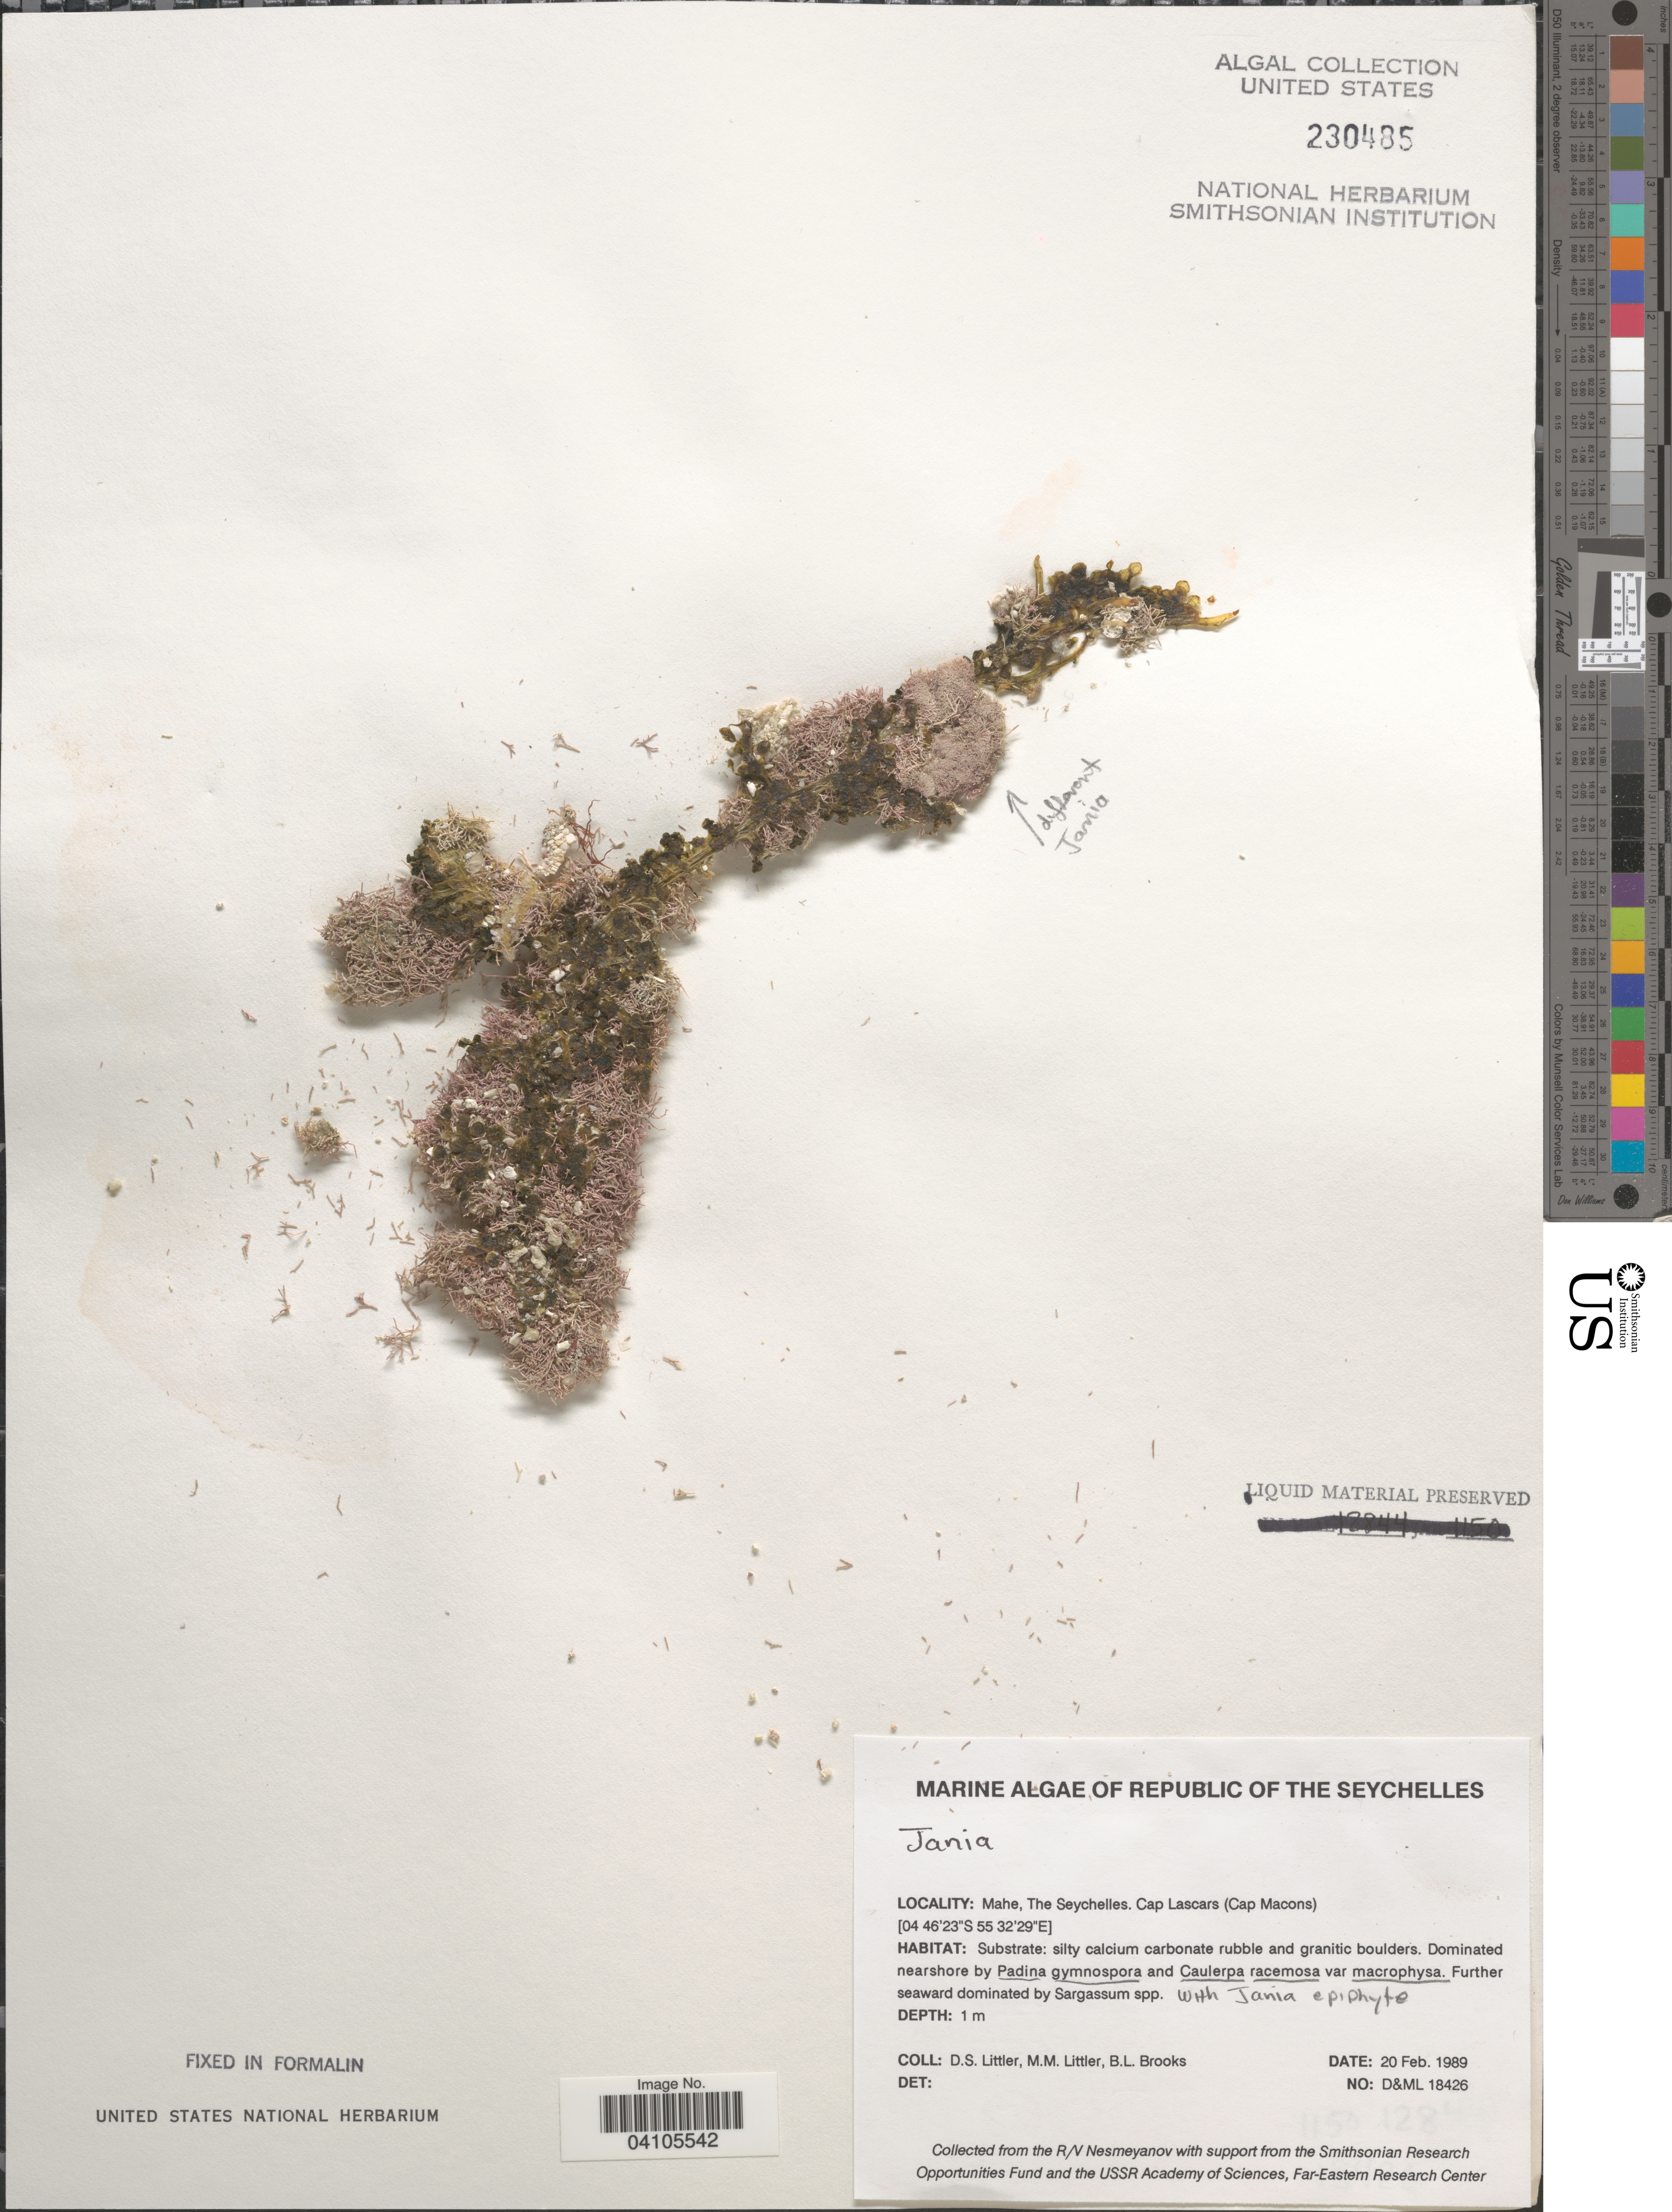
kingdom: Plantae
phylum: Rhodophyta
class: Florideophyceae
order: Corallinales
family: Corallinaceae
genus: Jania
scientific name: Jania sp.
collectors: D. S. Littler & B. Brooks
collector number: D&ML 18426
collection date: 1989-02-20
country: Seychelles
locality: Mahe, Cap Lascars (Cap Macons).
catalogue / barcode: US 230485